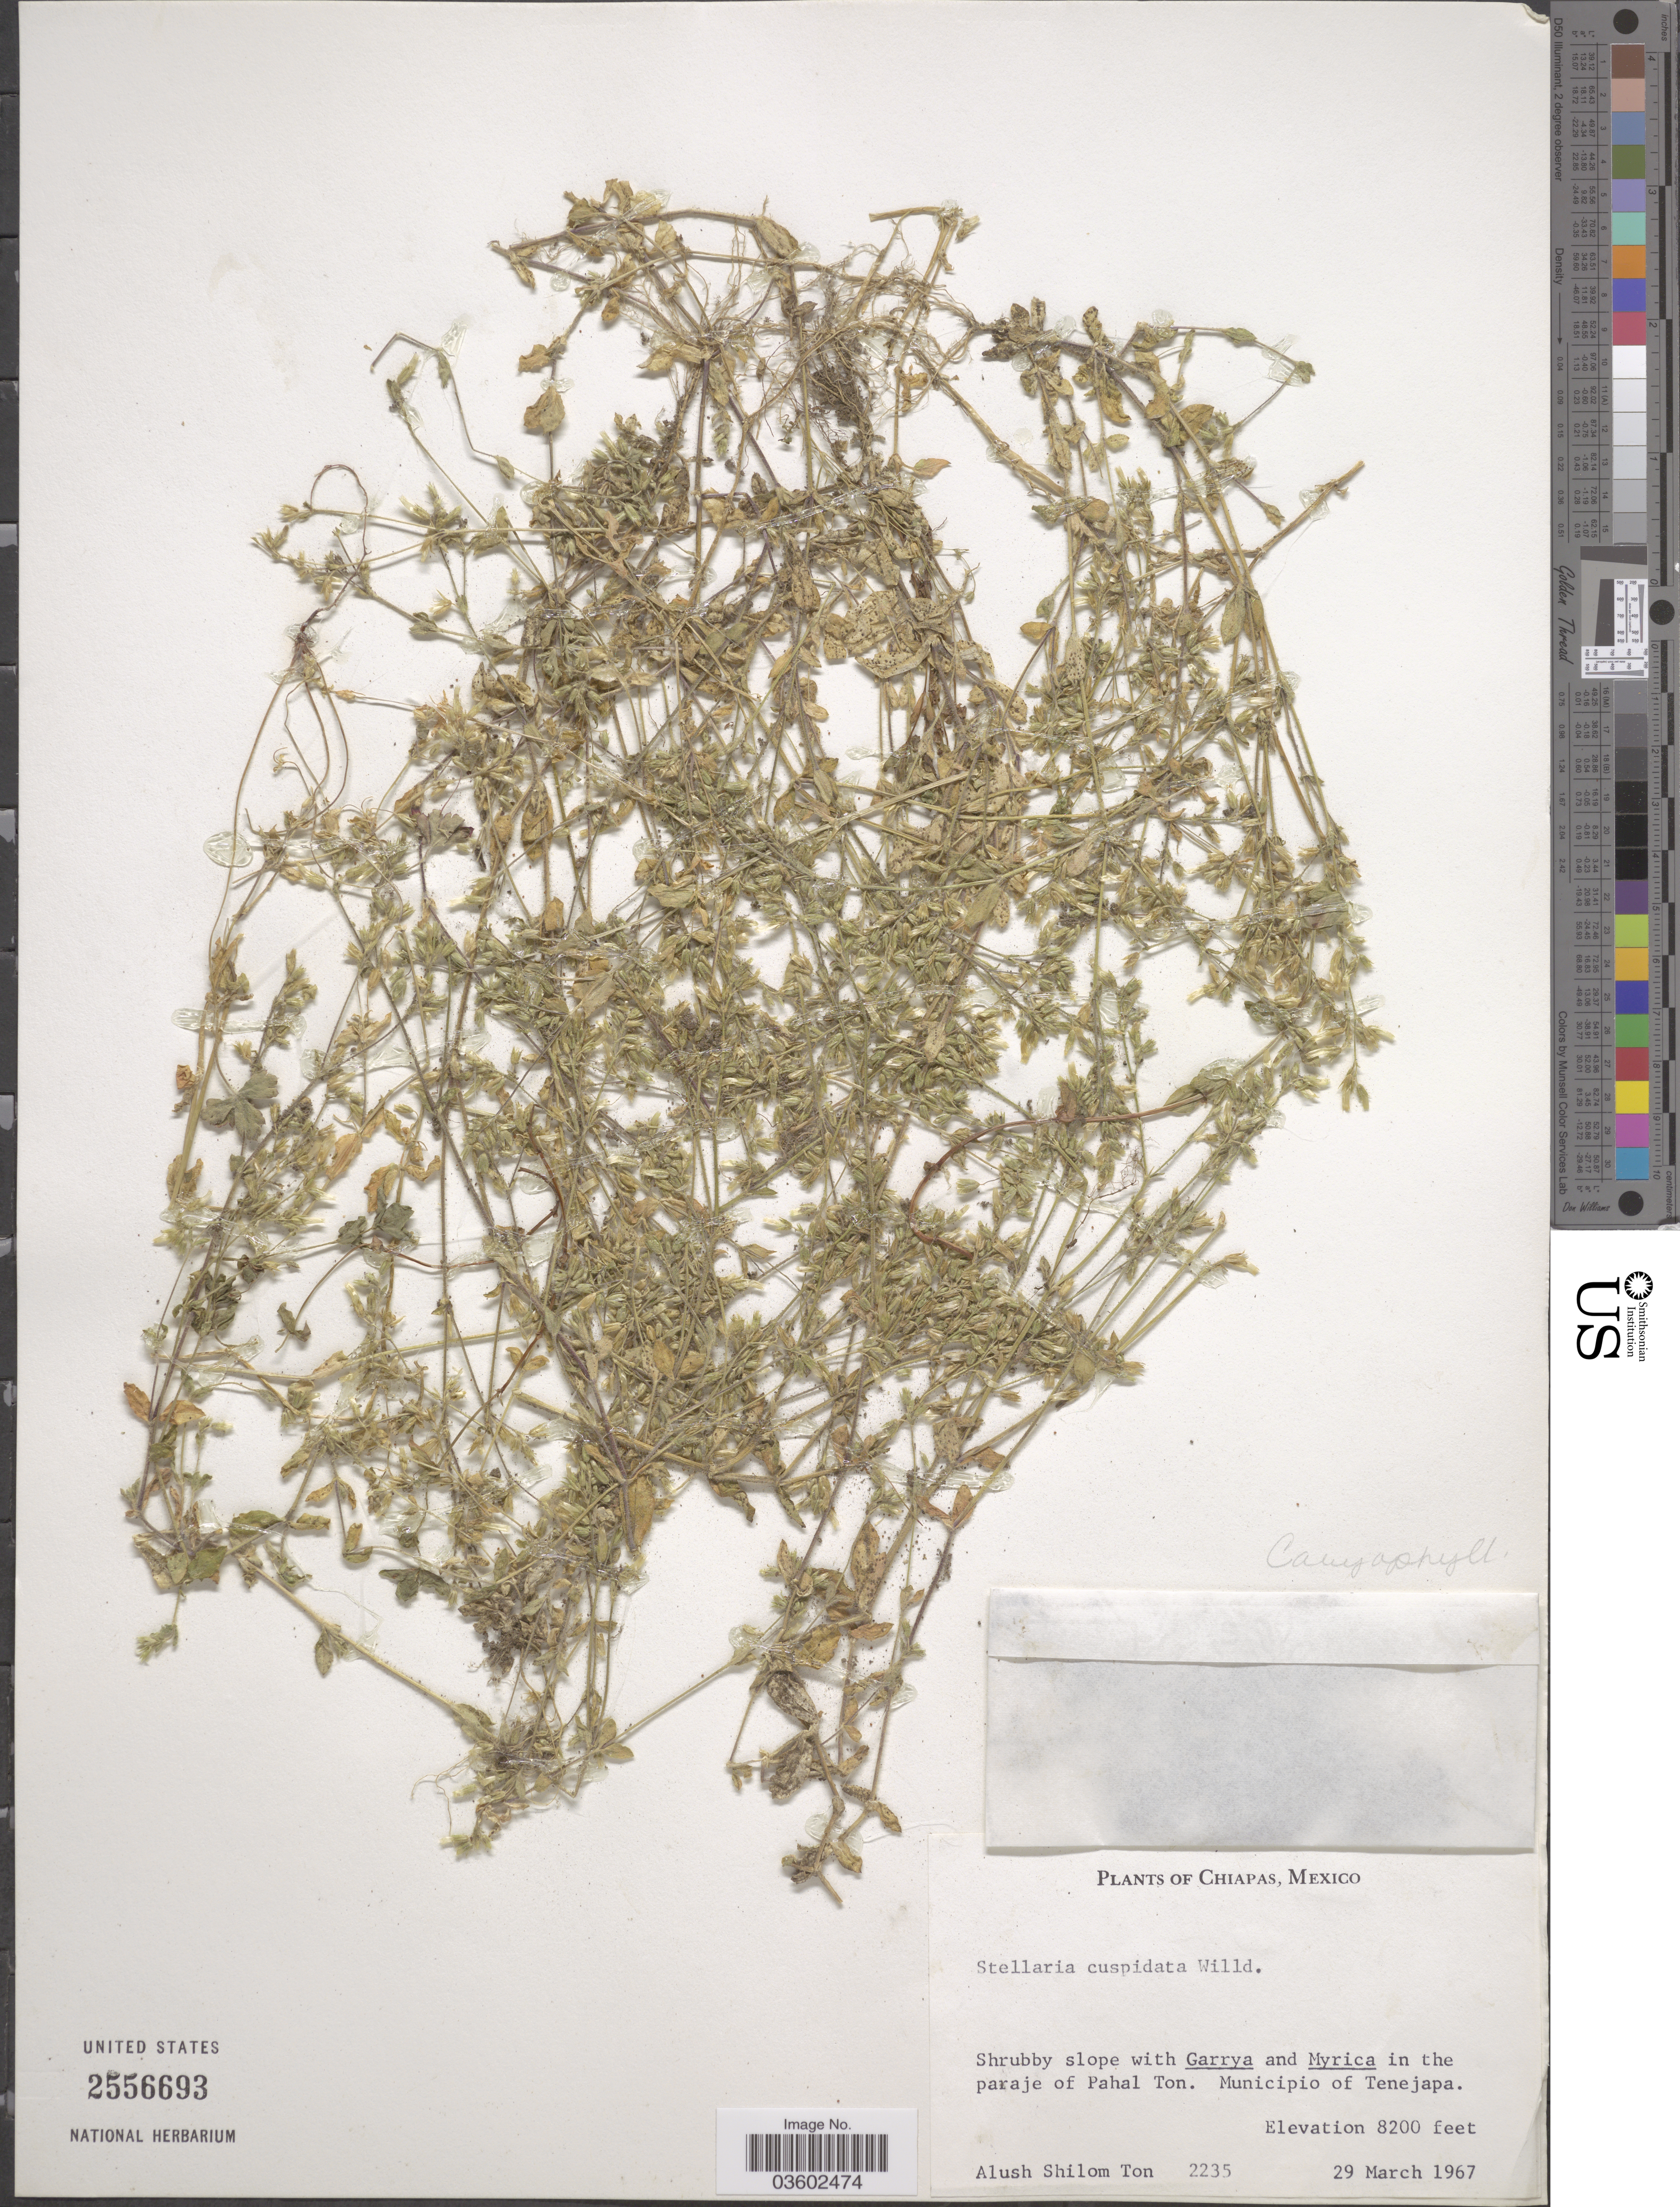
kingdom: Plantae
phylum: Tracheophyta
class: Magnoliopsida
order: Caryophyllales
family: Caryophyllaceae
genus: Cerastium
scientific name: Cerastium sp.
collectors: A. M. Ton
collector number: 2235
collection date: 1967-03-29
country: Mexico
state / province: Chiapas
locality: In the paraje of Pahal Ton. Municipio of Tenejapa.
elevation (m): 2499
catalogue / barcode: US 2556693